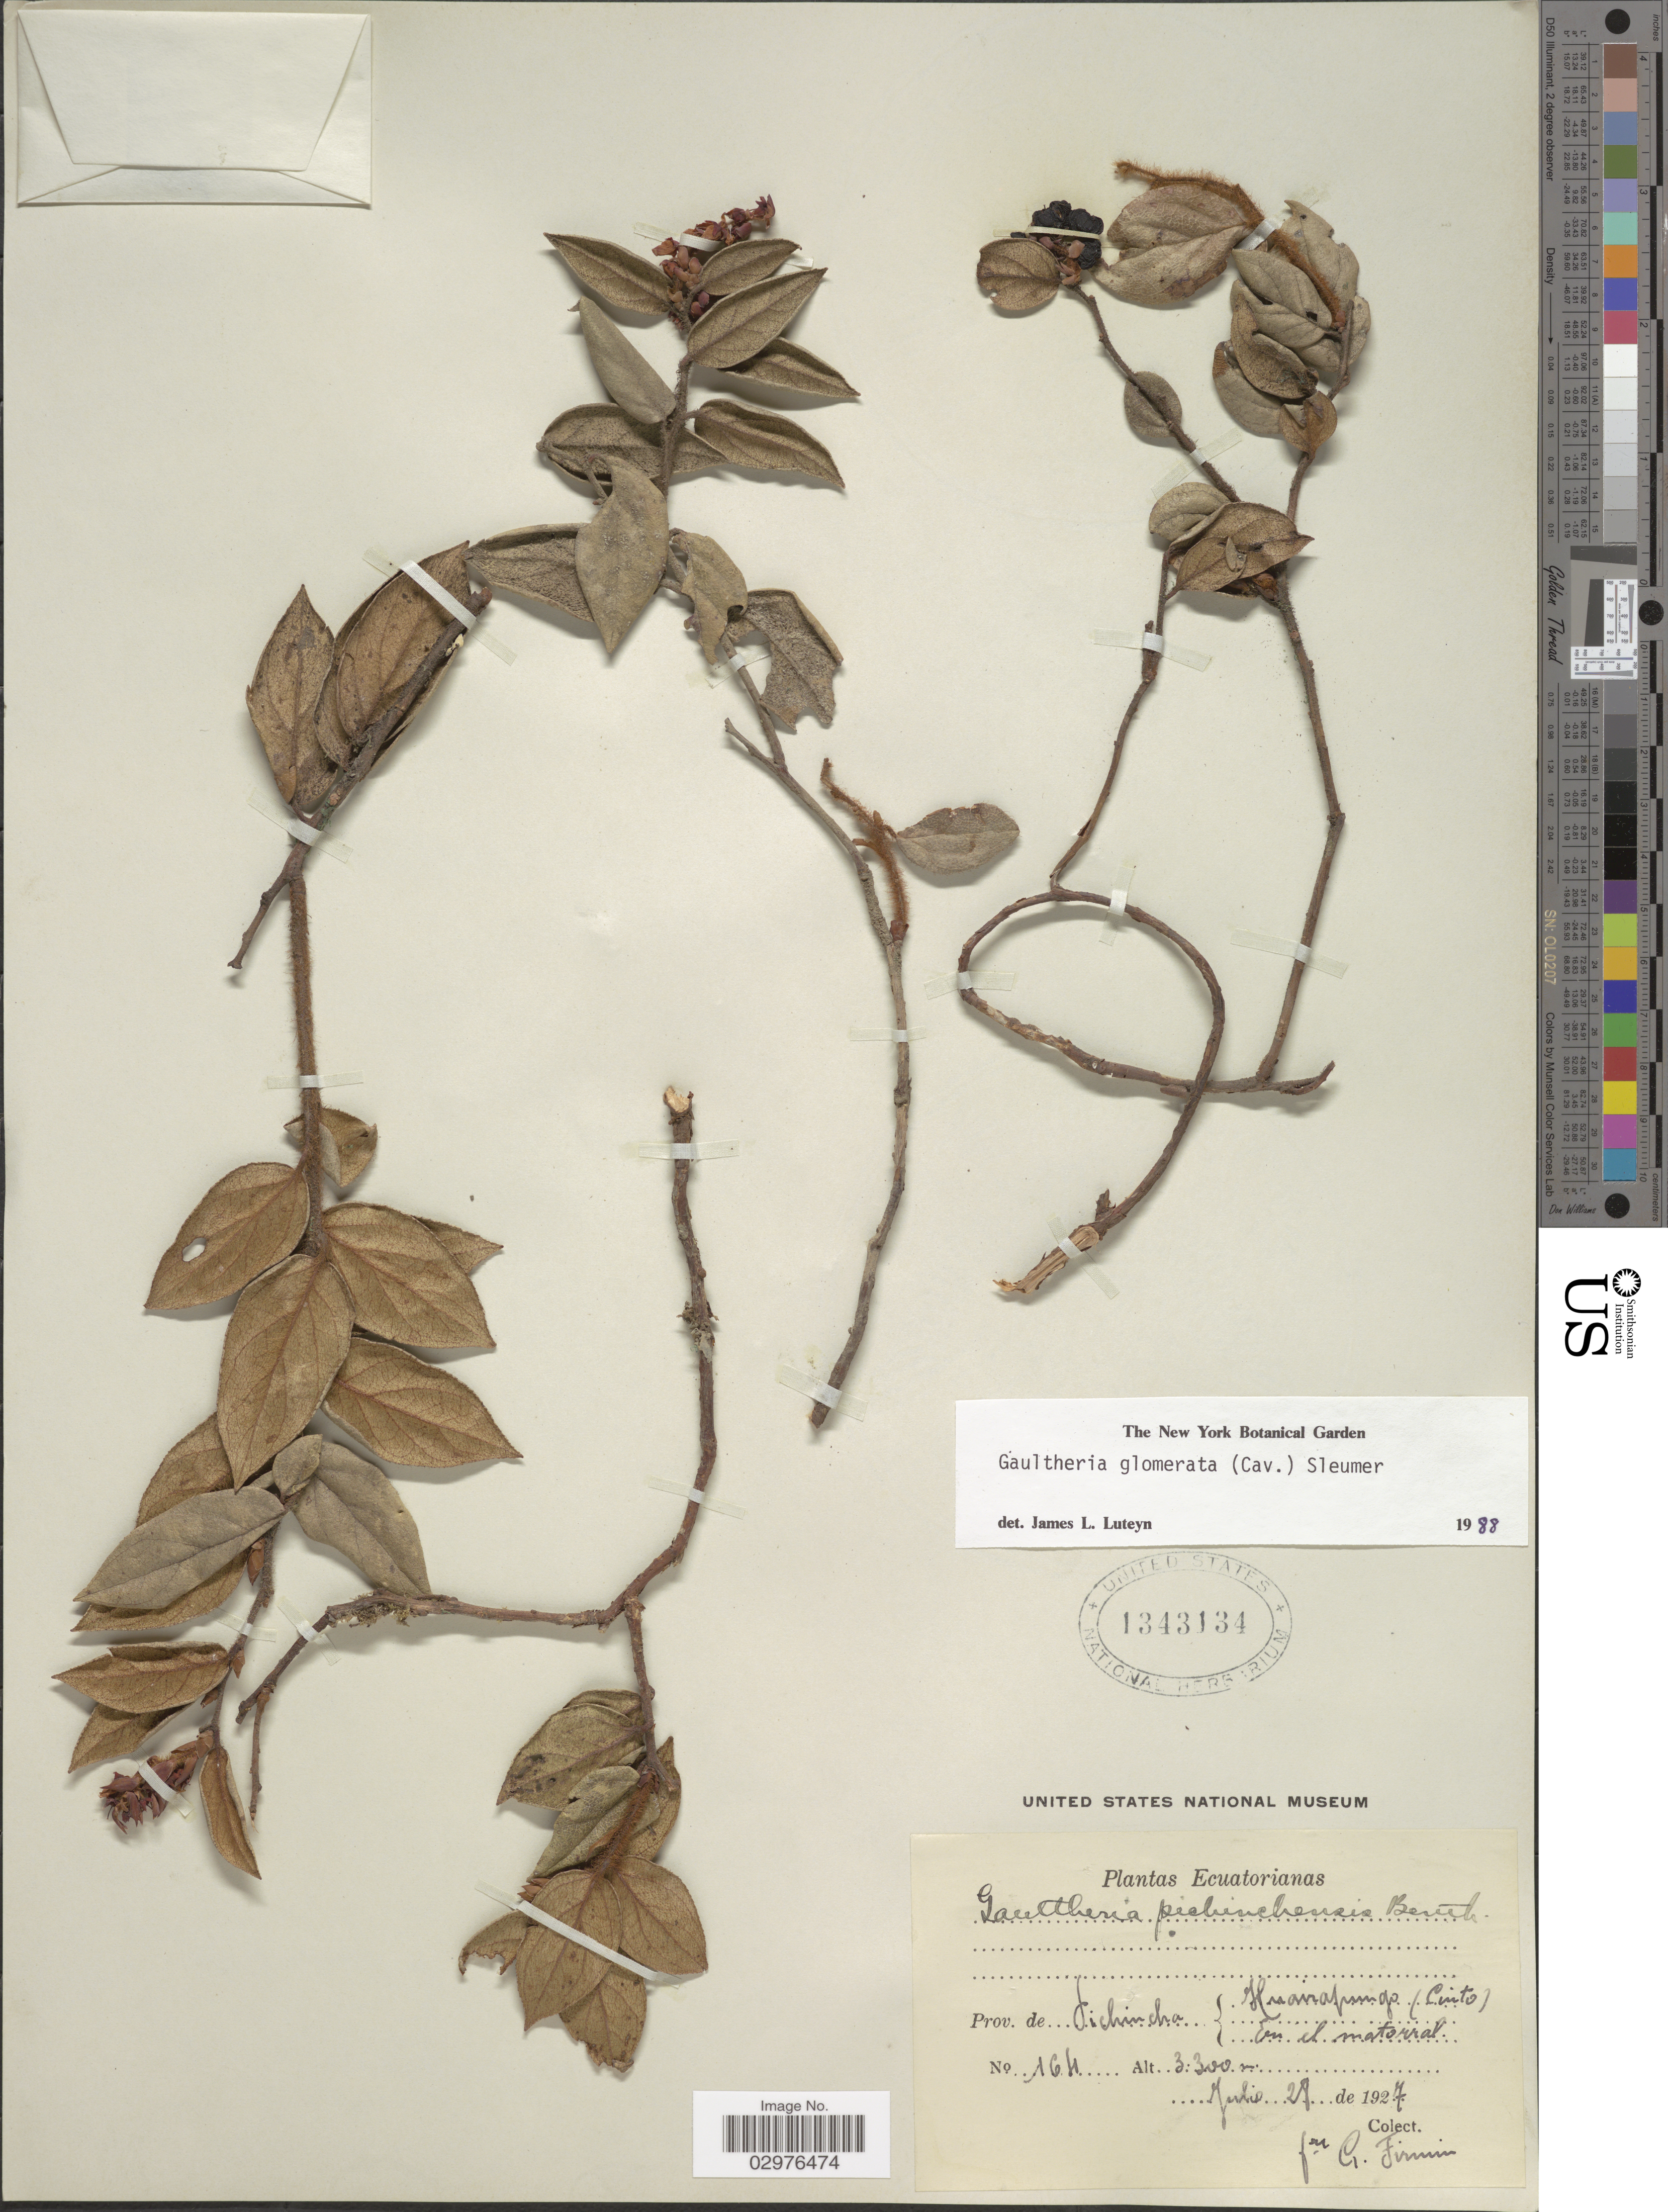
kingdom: Plantae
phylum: Tracheophyta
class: Magnoliopsida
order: Ericales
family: Ericaceae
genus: Gaultheria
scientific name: Gaultheria glomerata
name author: (Cav.) Sleumer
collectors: F. Firmin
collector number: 164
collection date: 1927-07-28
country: Ecuador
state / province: Pichincha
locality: Huairapungo (Cinto).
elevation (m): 3300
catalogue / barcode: US 1343134